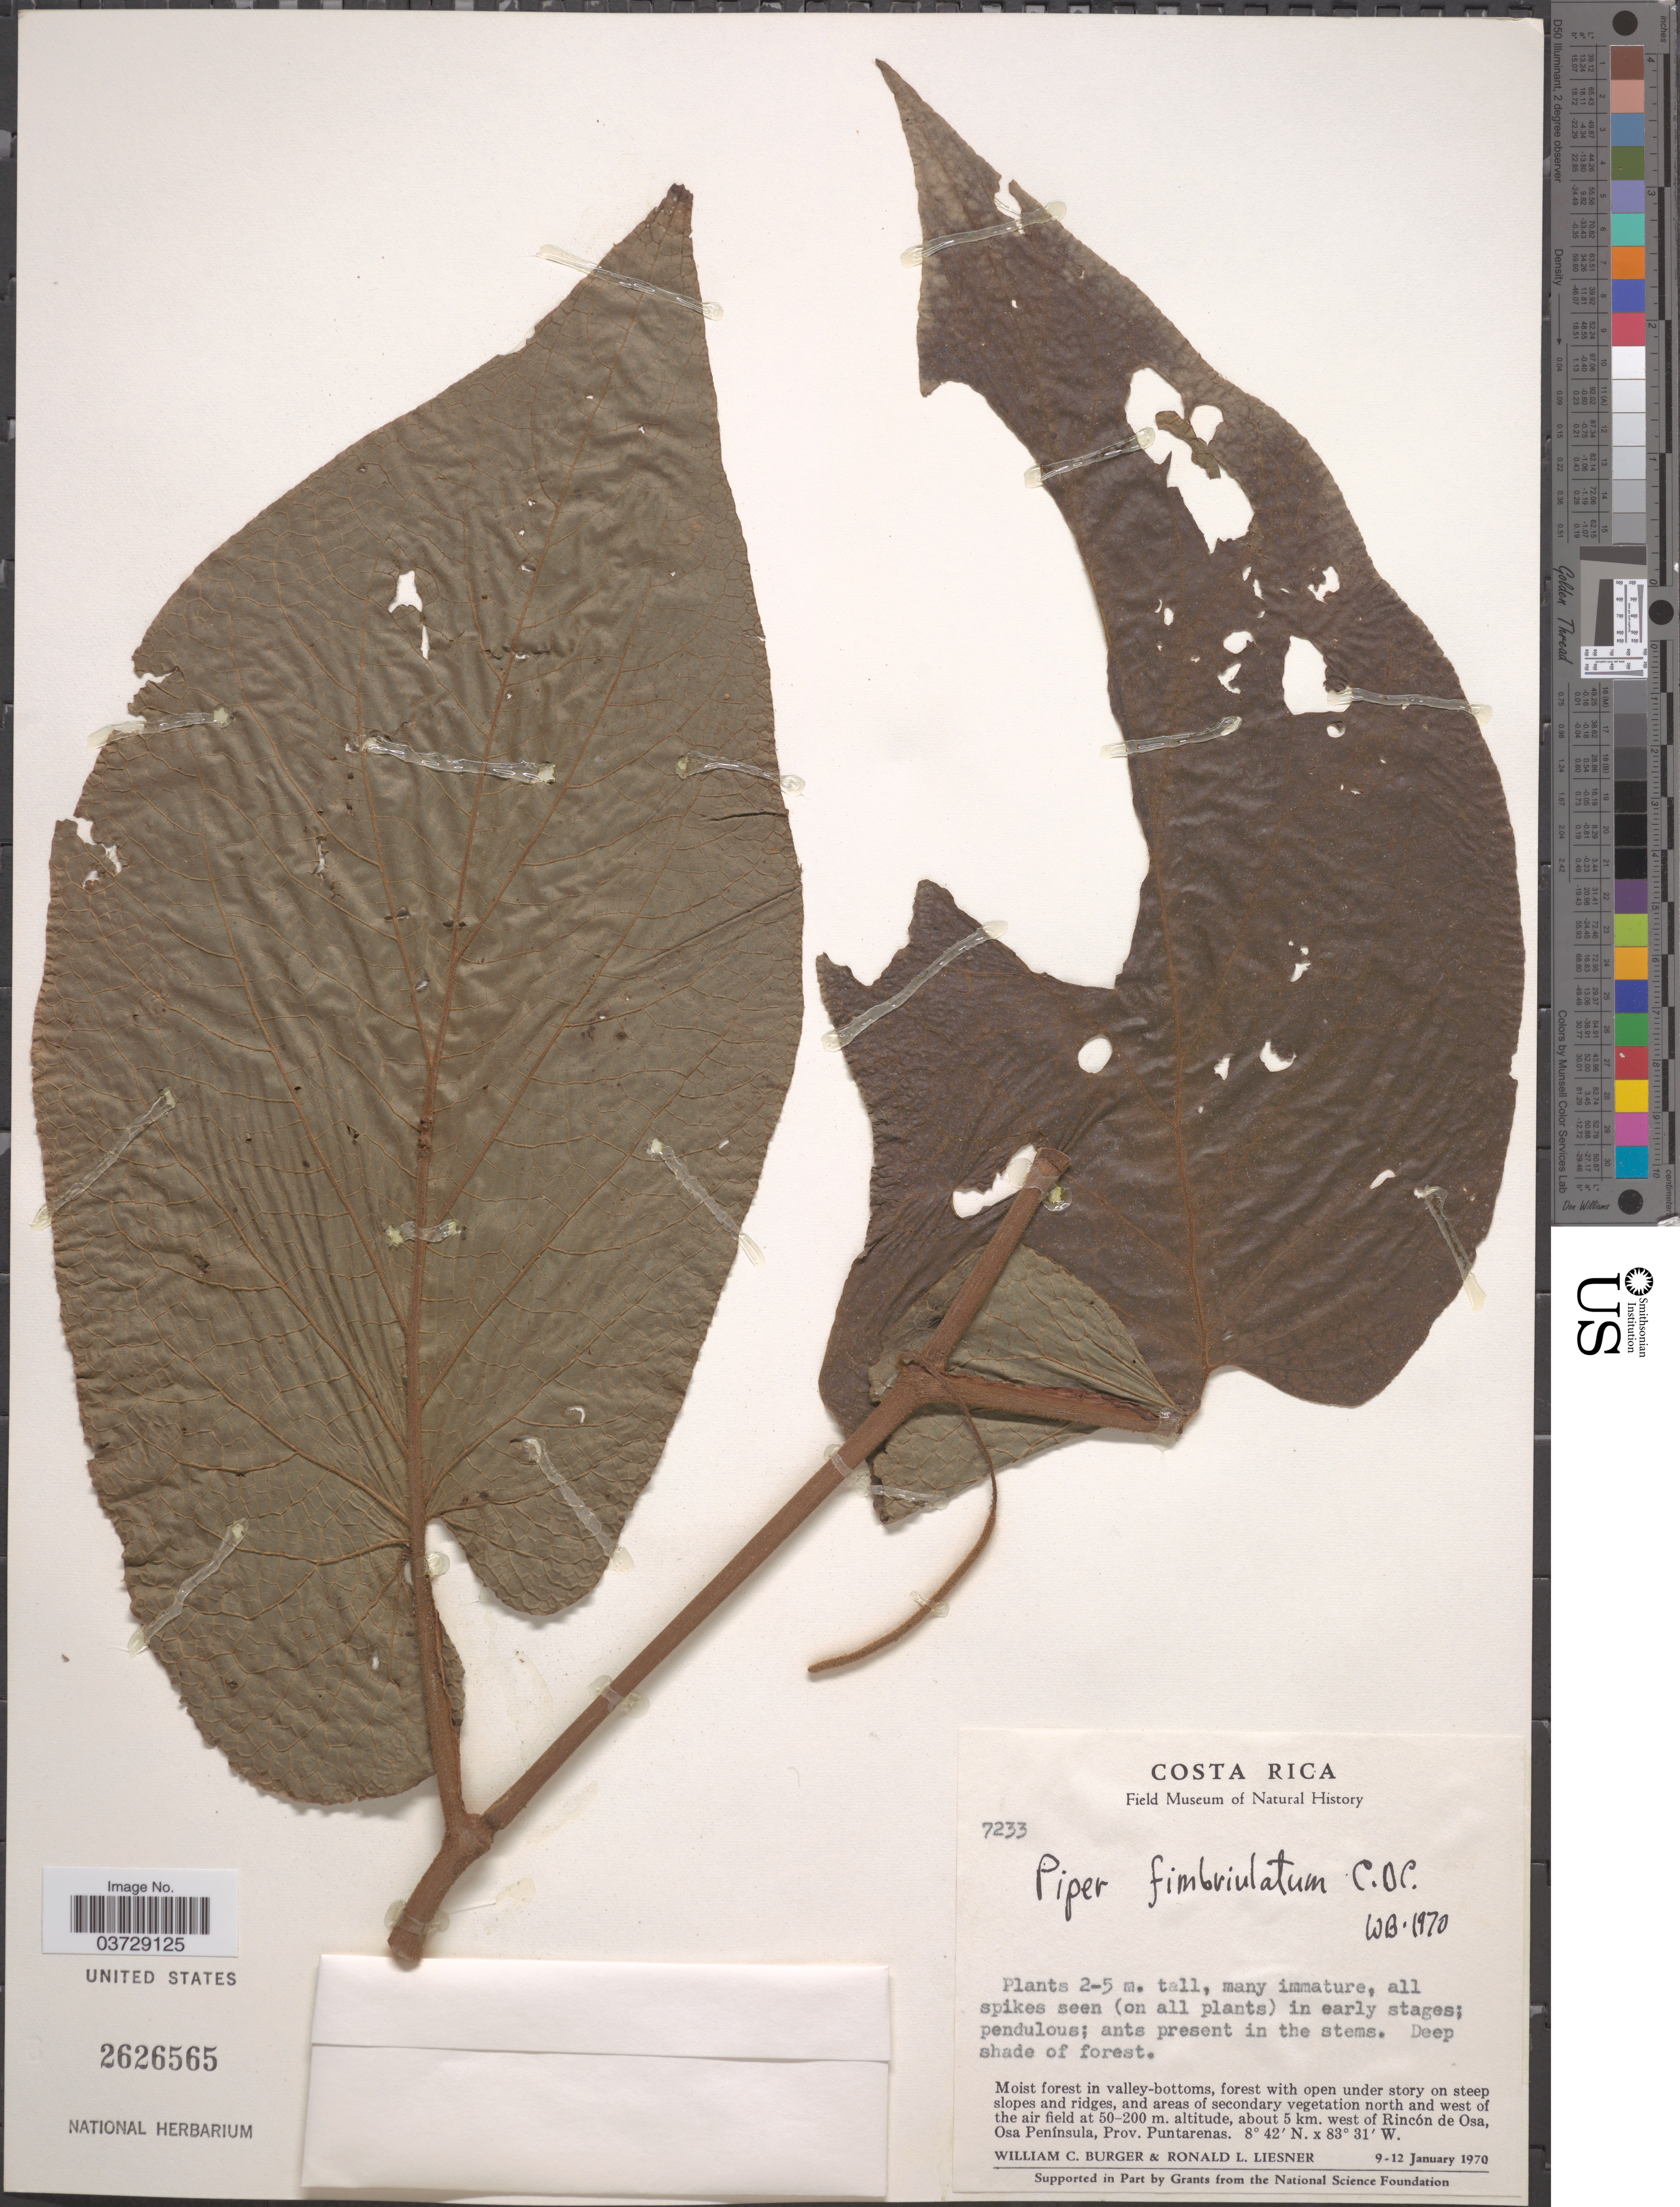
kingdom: Plantae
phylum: Tracheophyta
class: Magnoliopsida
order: Piperales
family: Piperaceae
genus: Piper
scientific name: Piper fimbriulatum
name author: C. DC.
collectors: W. Burger & R. L. Liesner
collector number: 7233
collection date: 1970-01-09/1970-01-12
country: Costa Rica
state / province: Puntarenas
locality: Areas of secondary vegetation north and west of the air field, about 5 km. west of Rincón de Osa, Osa Península.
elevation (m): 50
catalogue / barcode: US 2626565